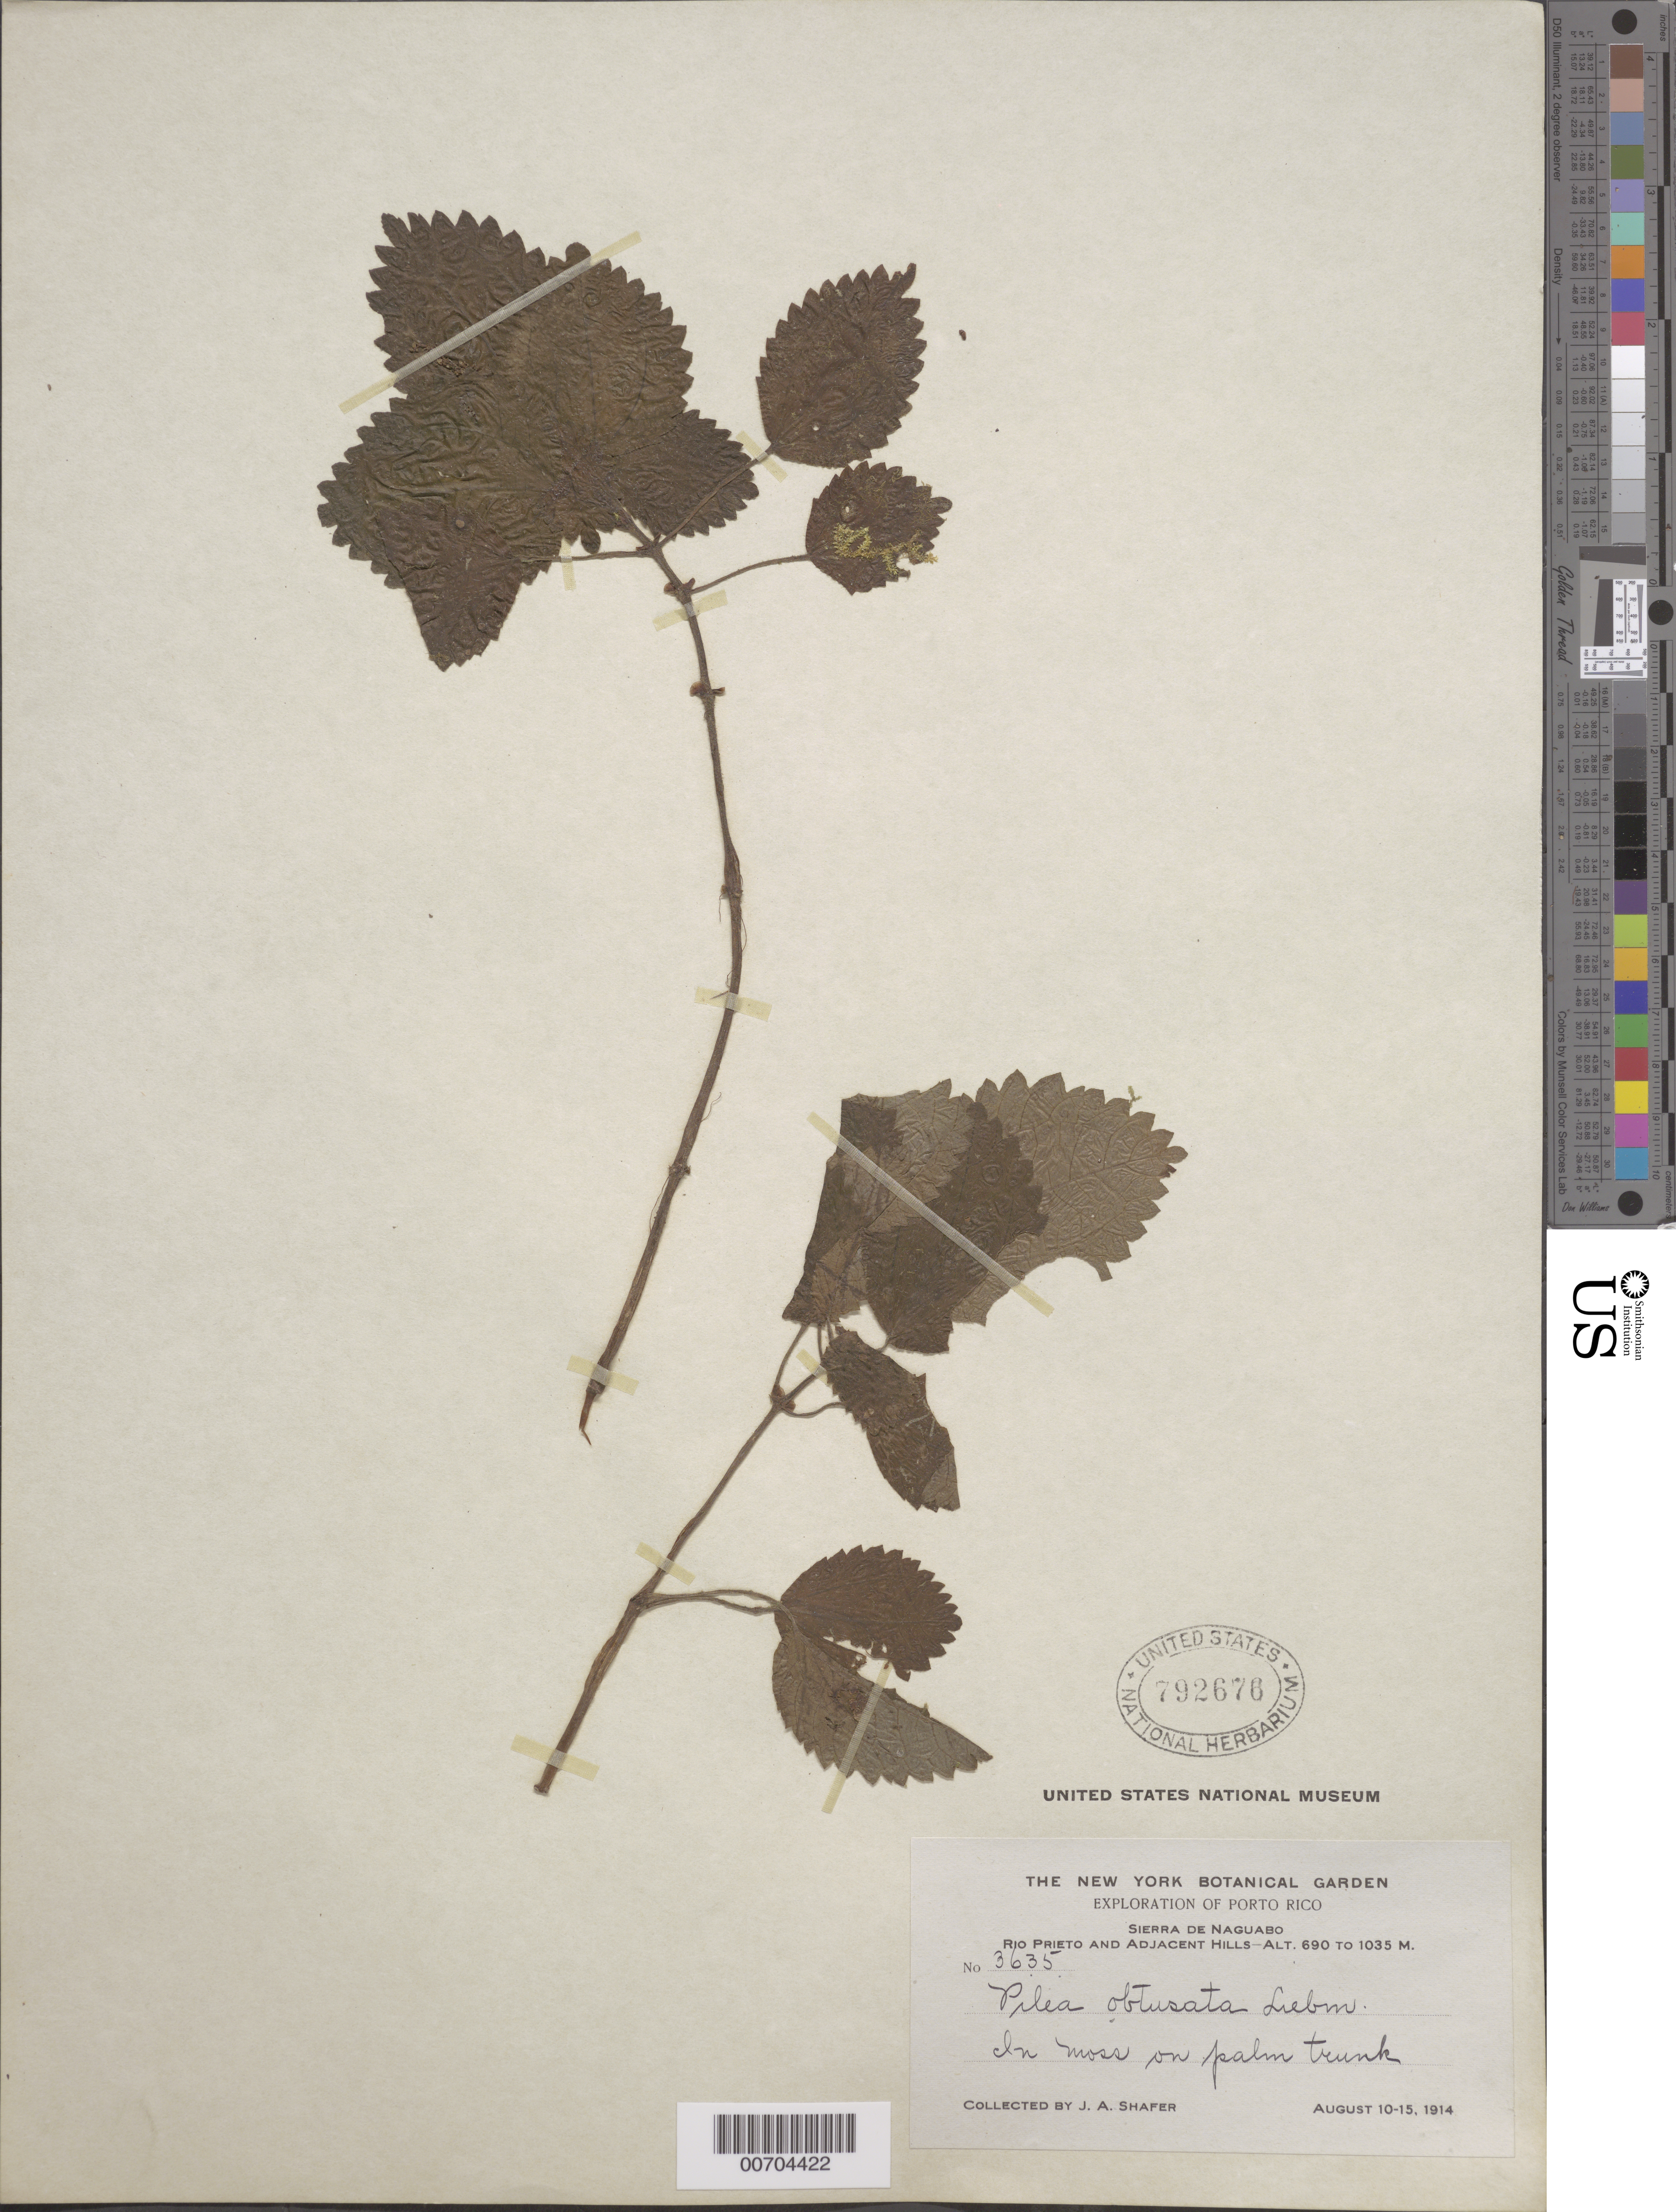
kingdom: Plantae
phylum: Tracheophyta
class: Magnoliopsida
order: Rosales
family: Urticaceae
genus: Pilea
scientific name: Pilea obtusata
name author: Liebm.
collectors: J. A. Shafer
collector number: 3635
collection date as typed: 10 Aug 1914 to 15 Aug 1914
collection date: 1914-08-10/1914-08-15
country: Puerto Rico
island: Greater Antilles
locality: Sierra de Naguabo: Río Prieto and Adjacent Hills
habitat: In moss on palm trunk.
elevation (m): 690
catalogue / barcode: US 792676